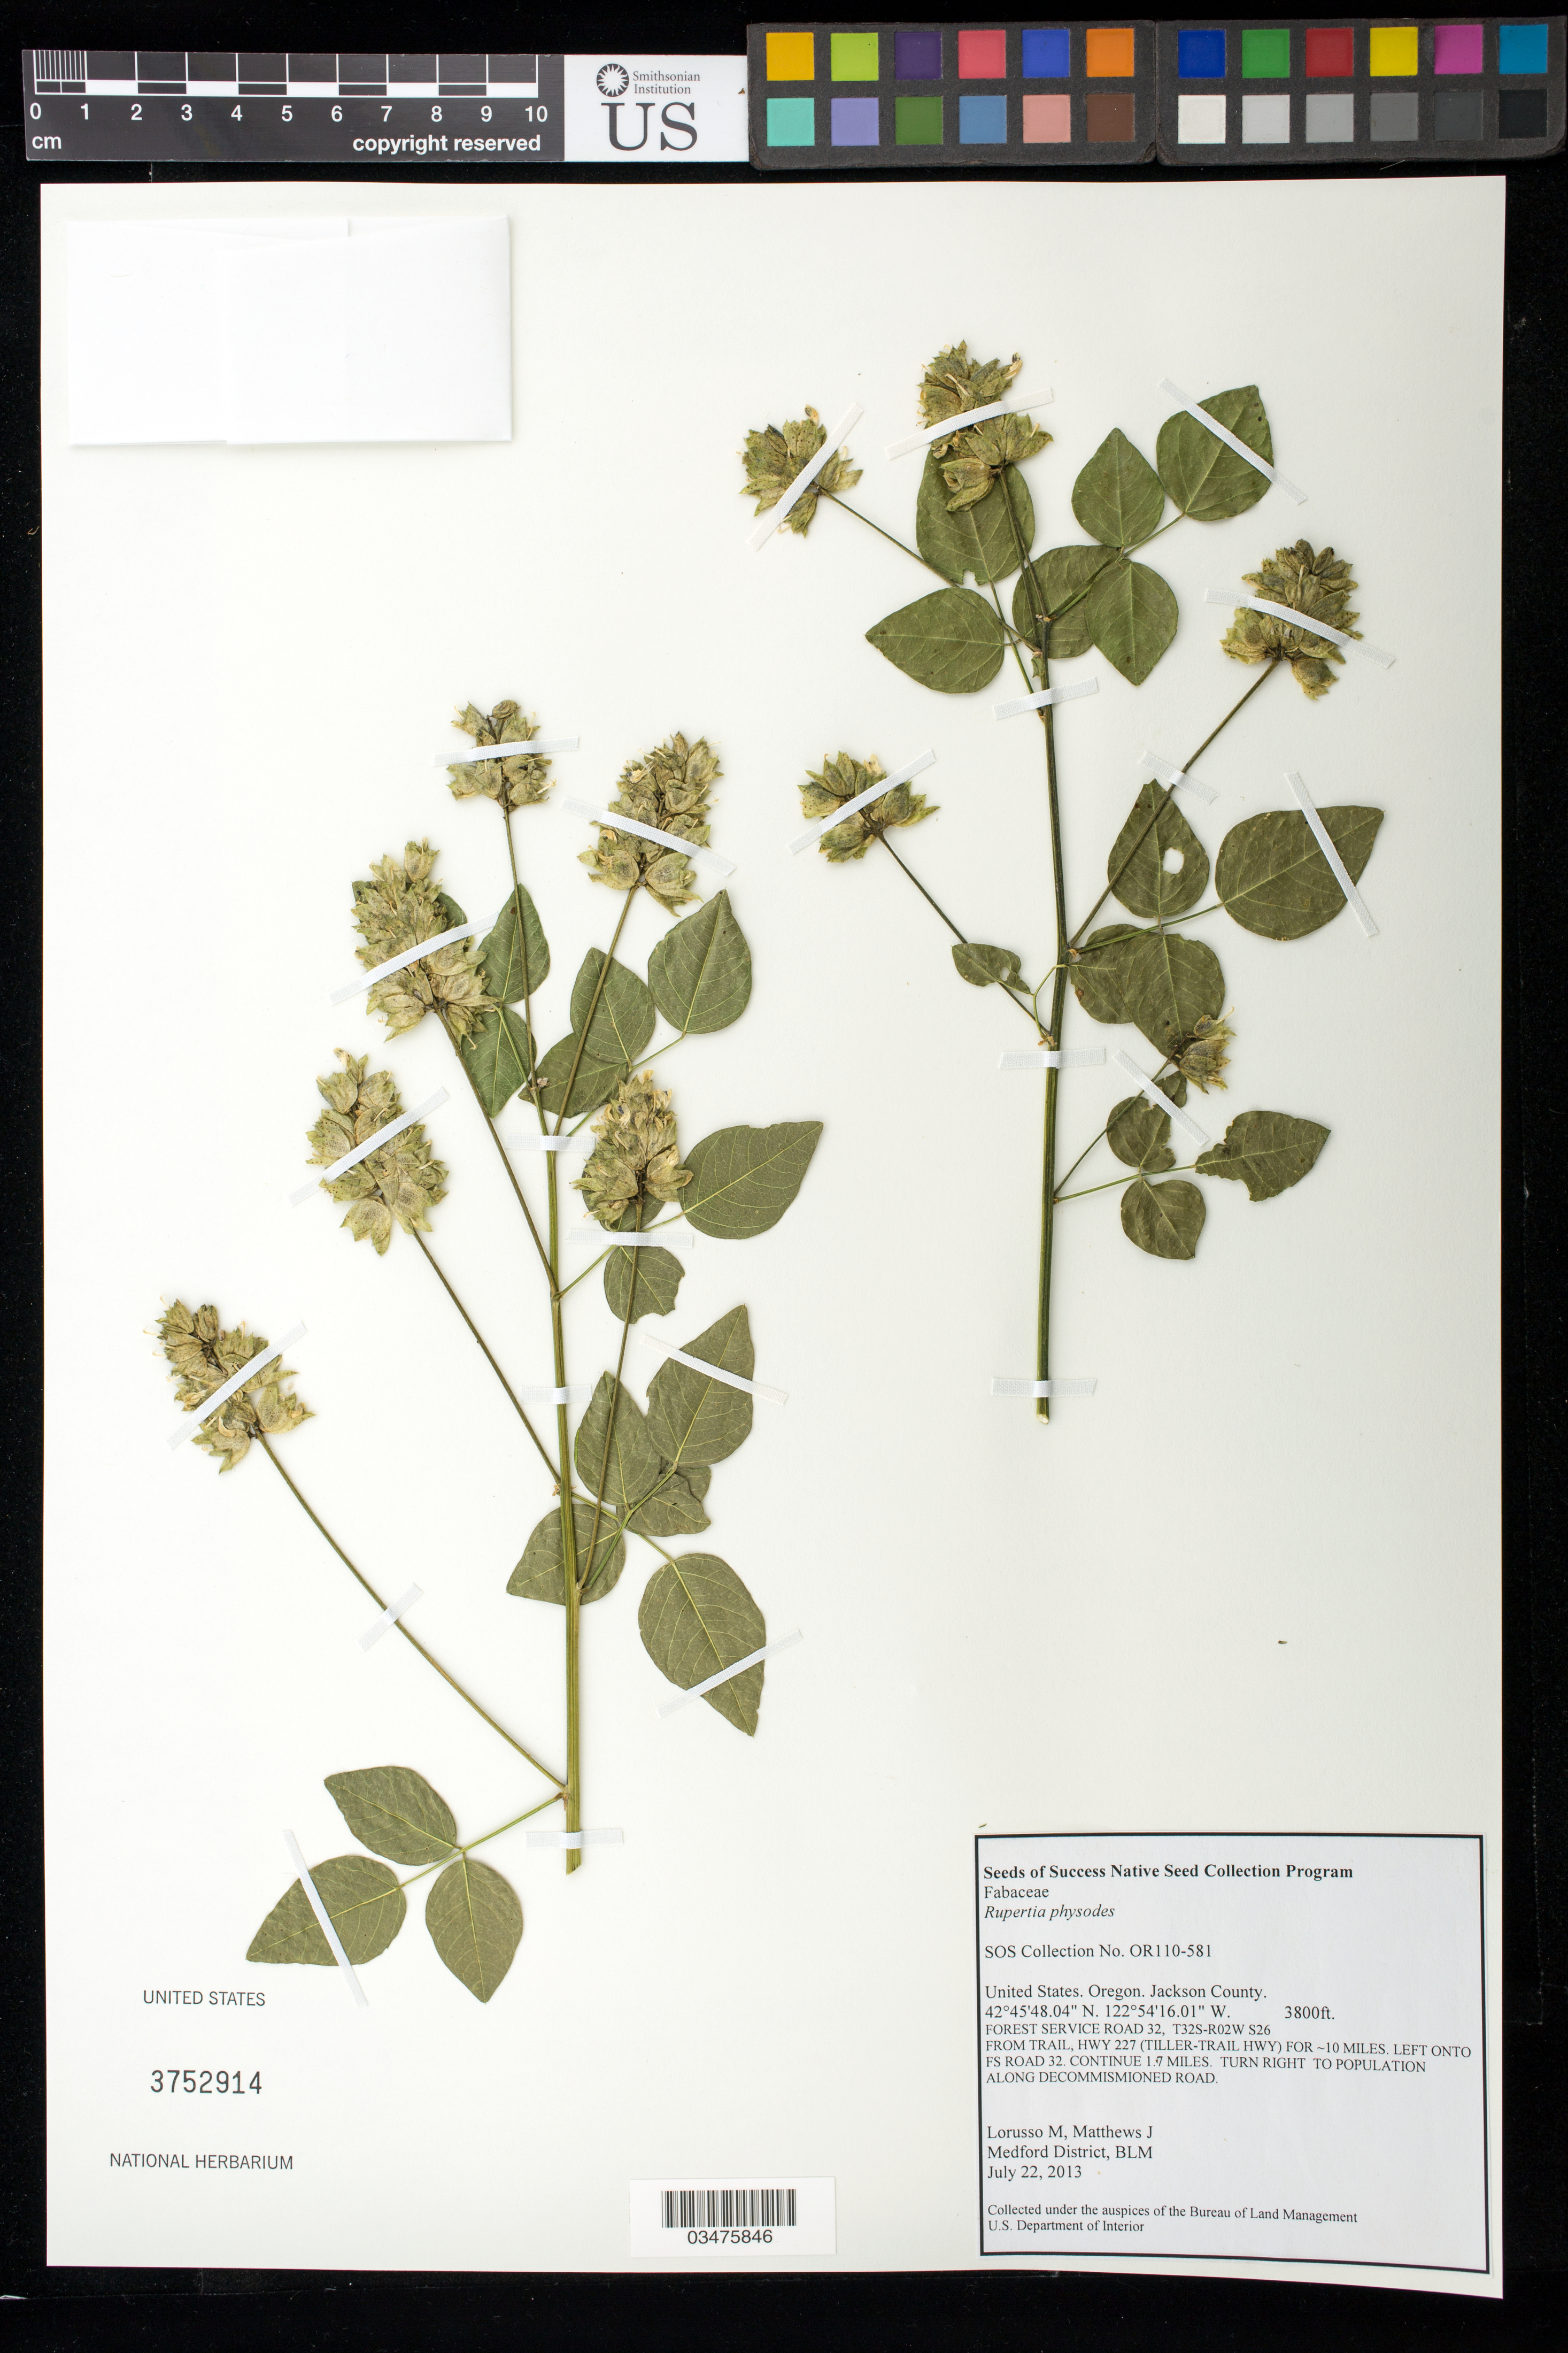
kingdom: Plantae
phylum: Tracheophyta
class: Magnoliopsida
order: Fabales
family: Fabaceae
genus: Rupertia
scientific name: Rupertia physodes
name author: (Douglas) J.W. Grimes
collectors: M. Lorusso & J. Matthews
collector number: OR110-581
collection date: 2013-07-22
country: United States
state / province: Oregon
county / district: Jackson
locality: Forest Service Road 32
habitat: Decommismioned road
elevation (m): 1158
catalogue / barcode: US 3752914